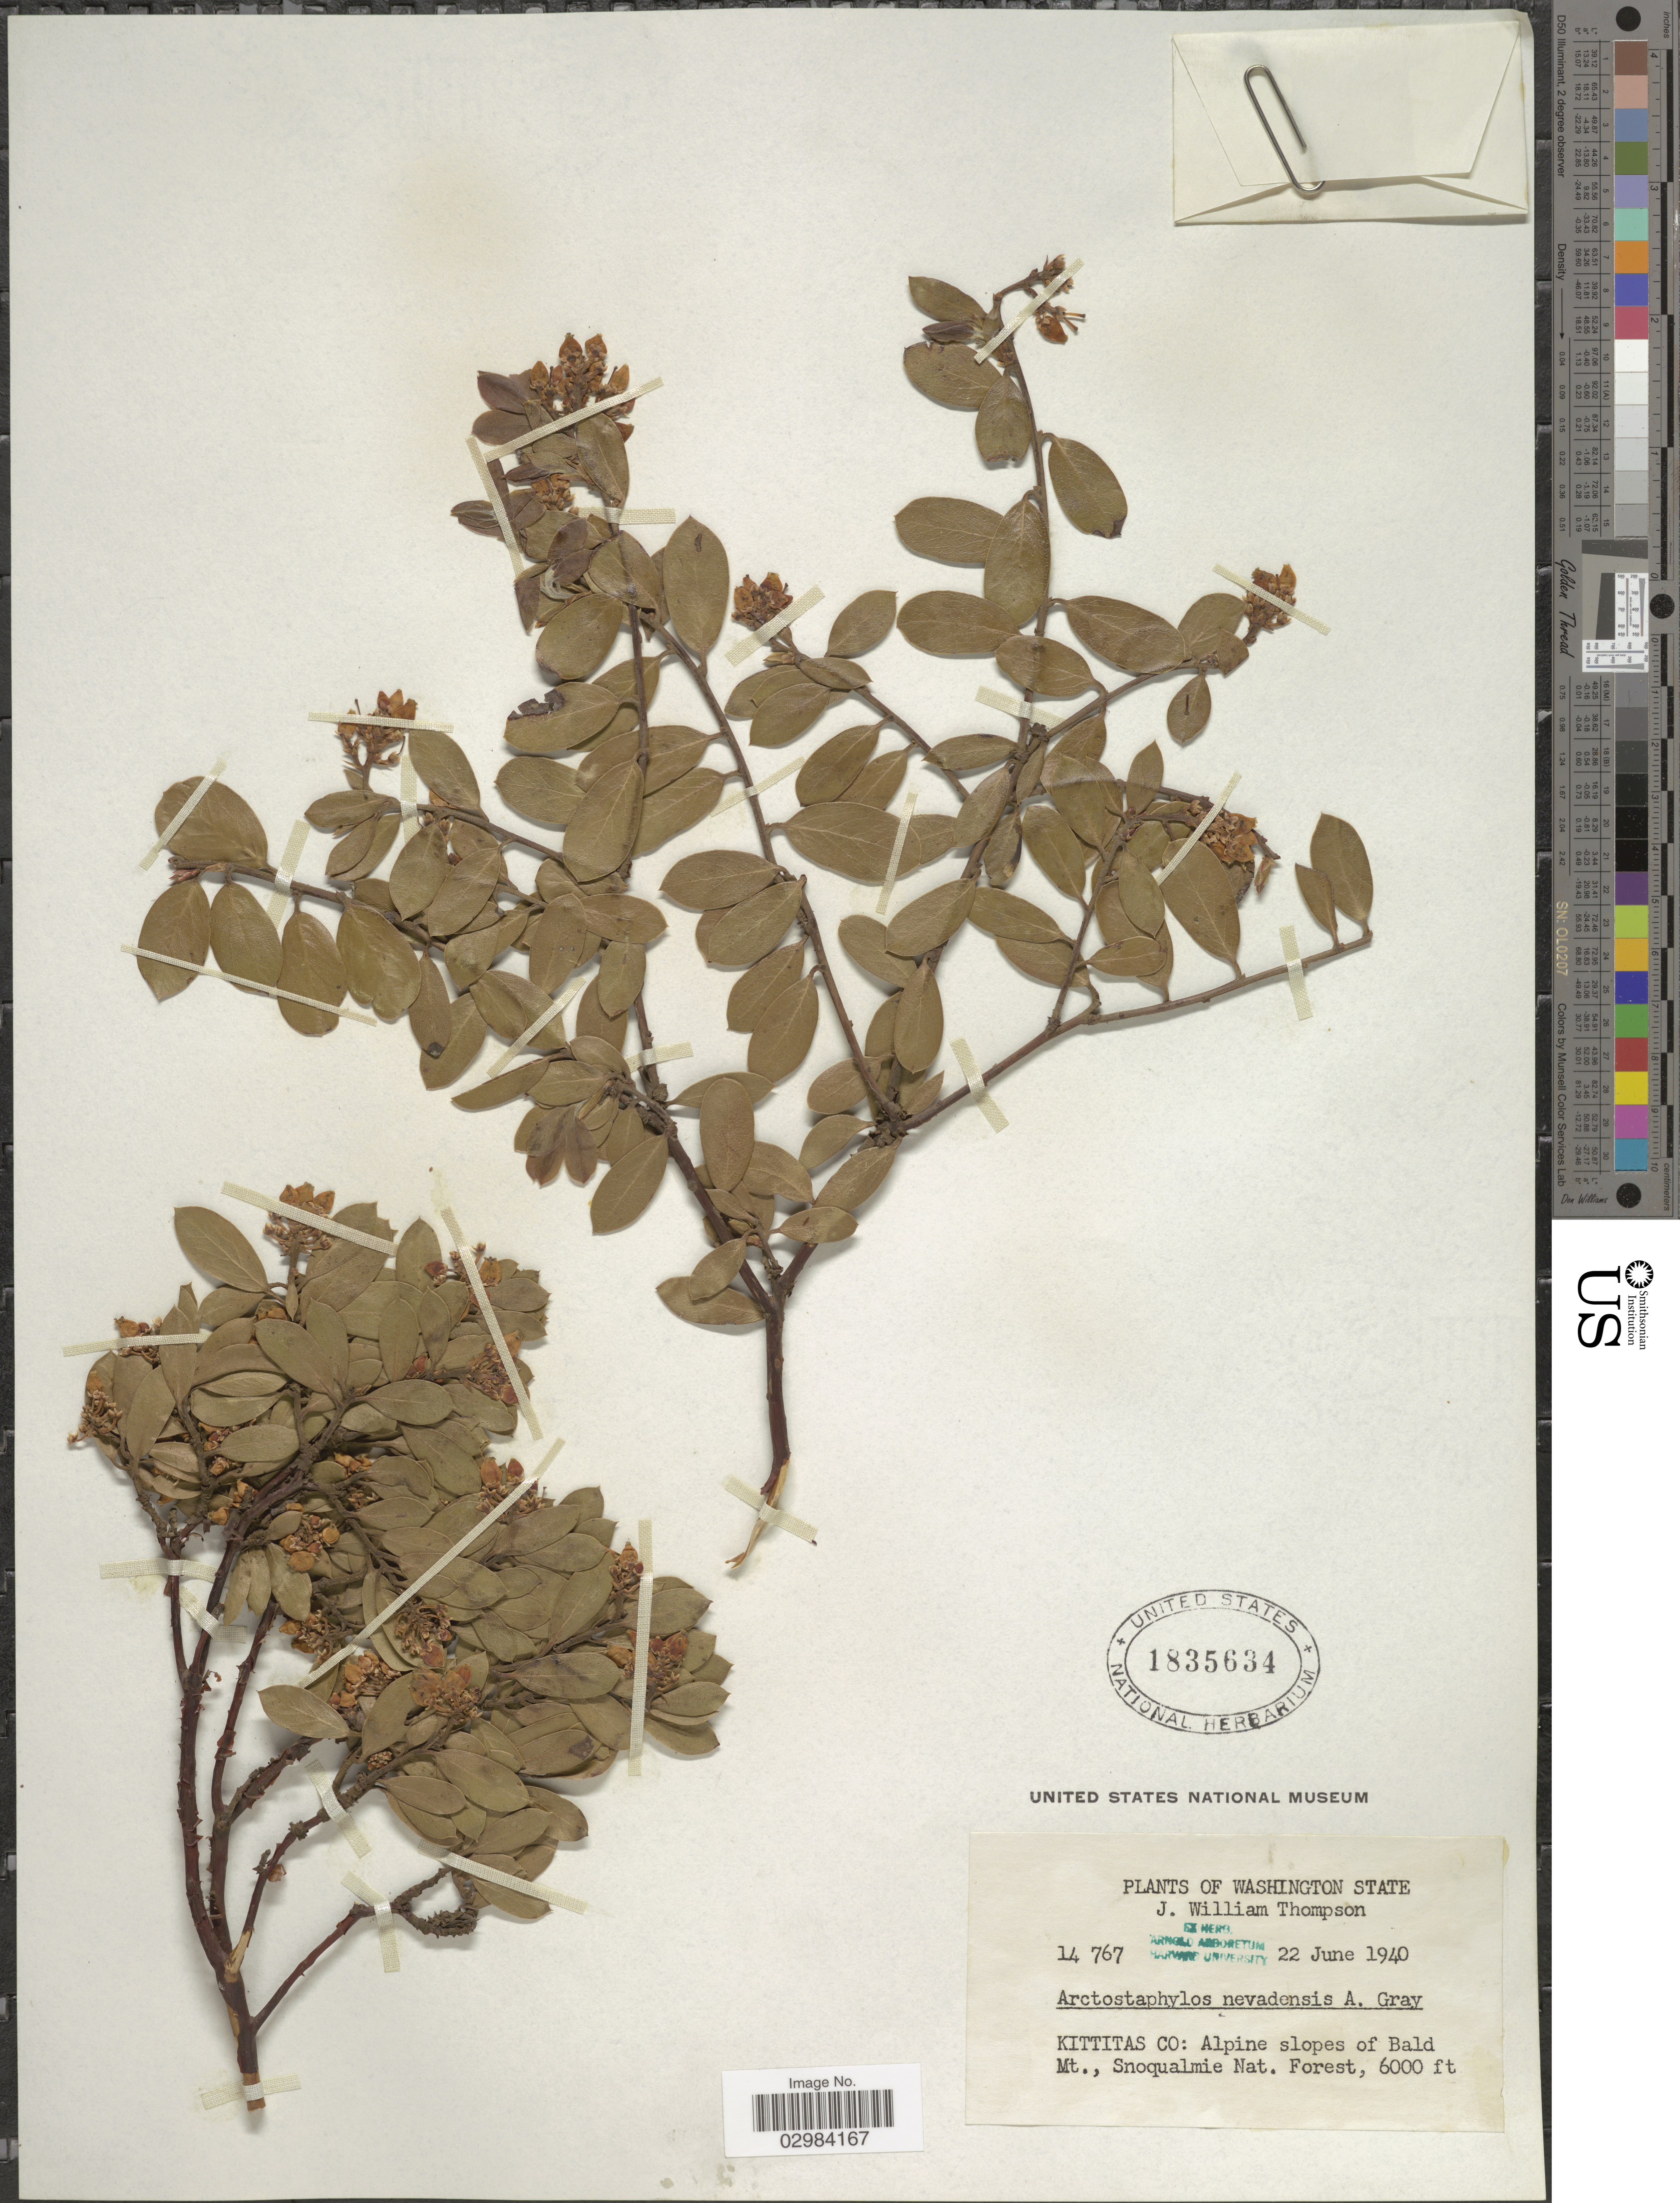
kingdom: Plantae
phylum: Tracheophyta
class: Magnoliopsida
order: Ericales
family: Ericaceae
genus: Arctostaphylos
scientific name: Arctostaphylos nevadensis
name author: A. Gray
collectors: J. W. Thompson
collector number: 14767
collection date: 1940-06-22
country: United States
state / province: Washington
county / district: Kittitas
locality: Kittitas Co: Alpine slopes of Bald Mt., Snoqualmie Nat. Forest.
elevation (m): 1829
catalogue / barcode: US 1835634